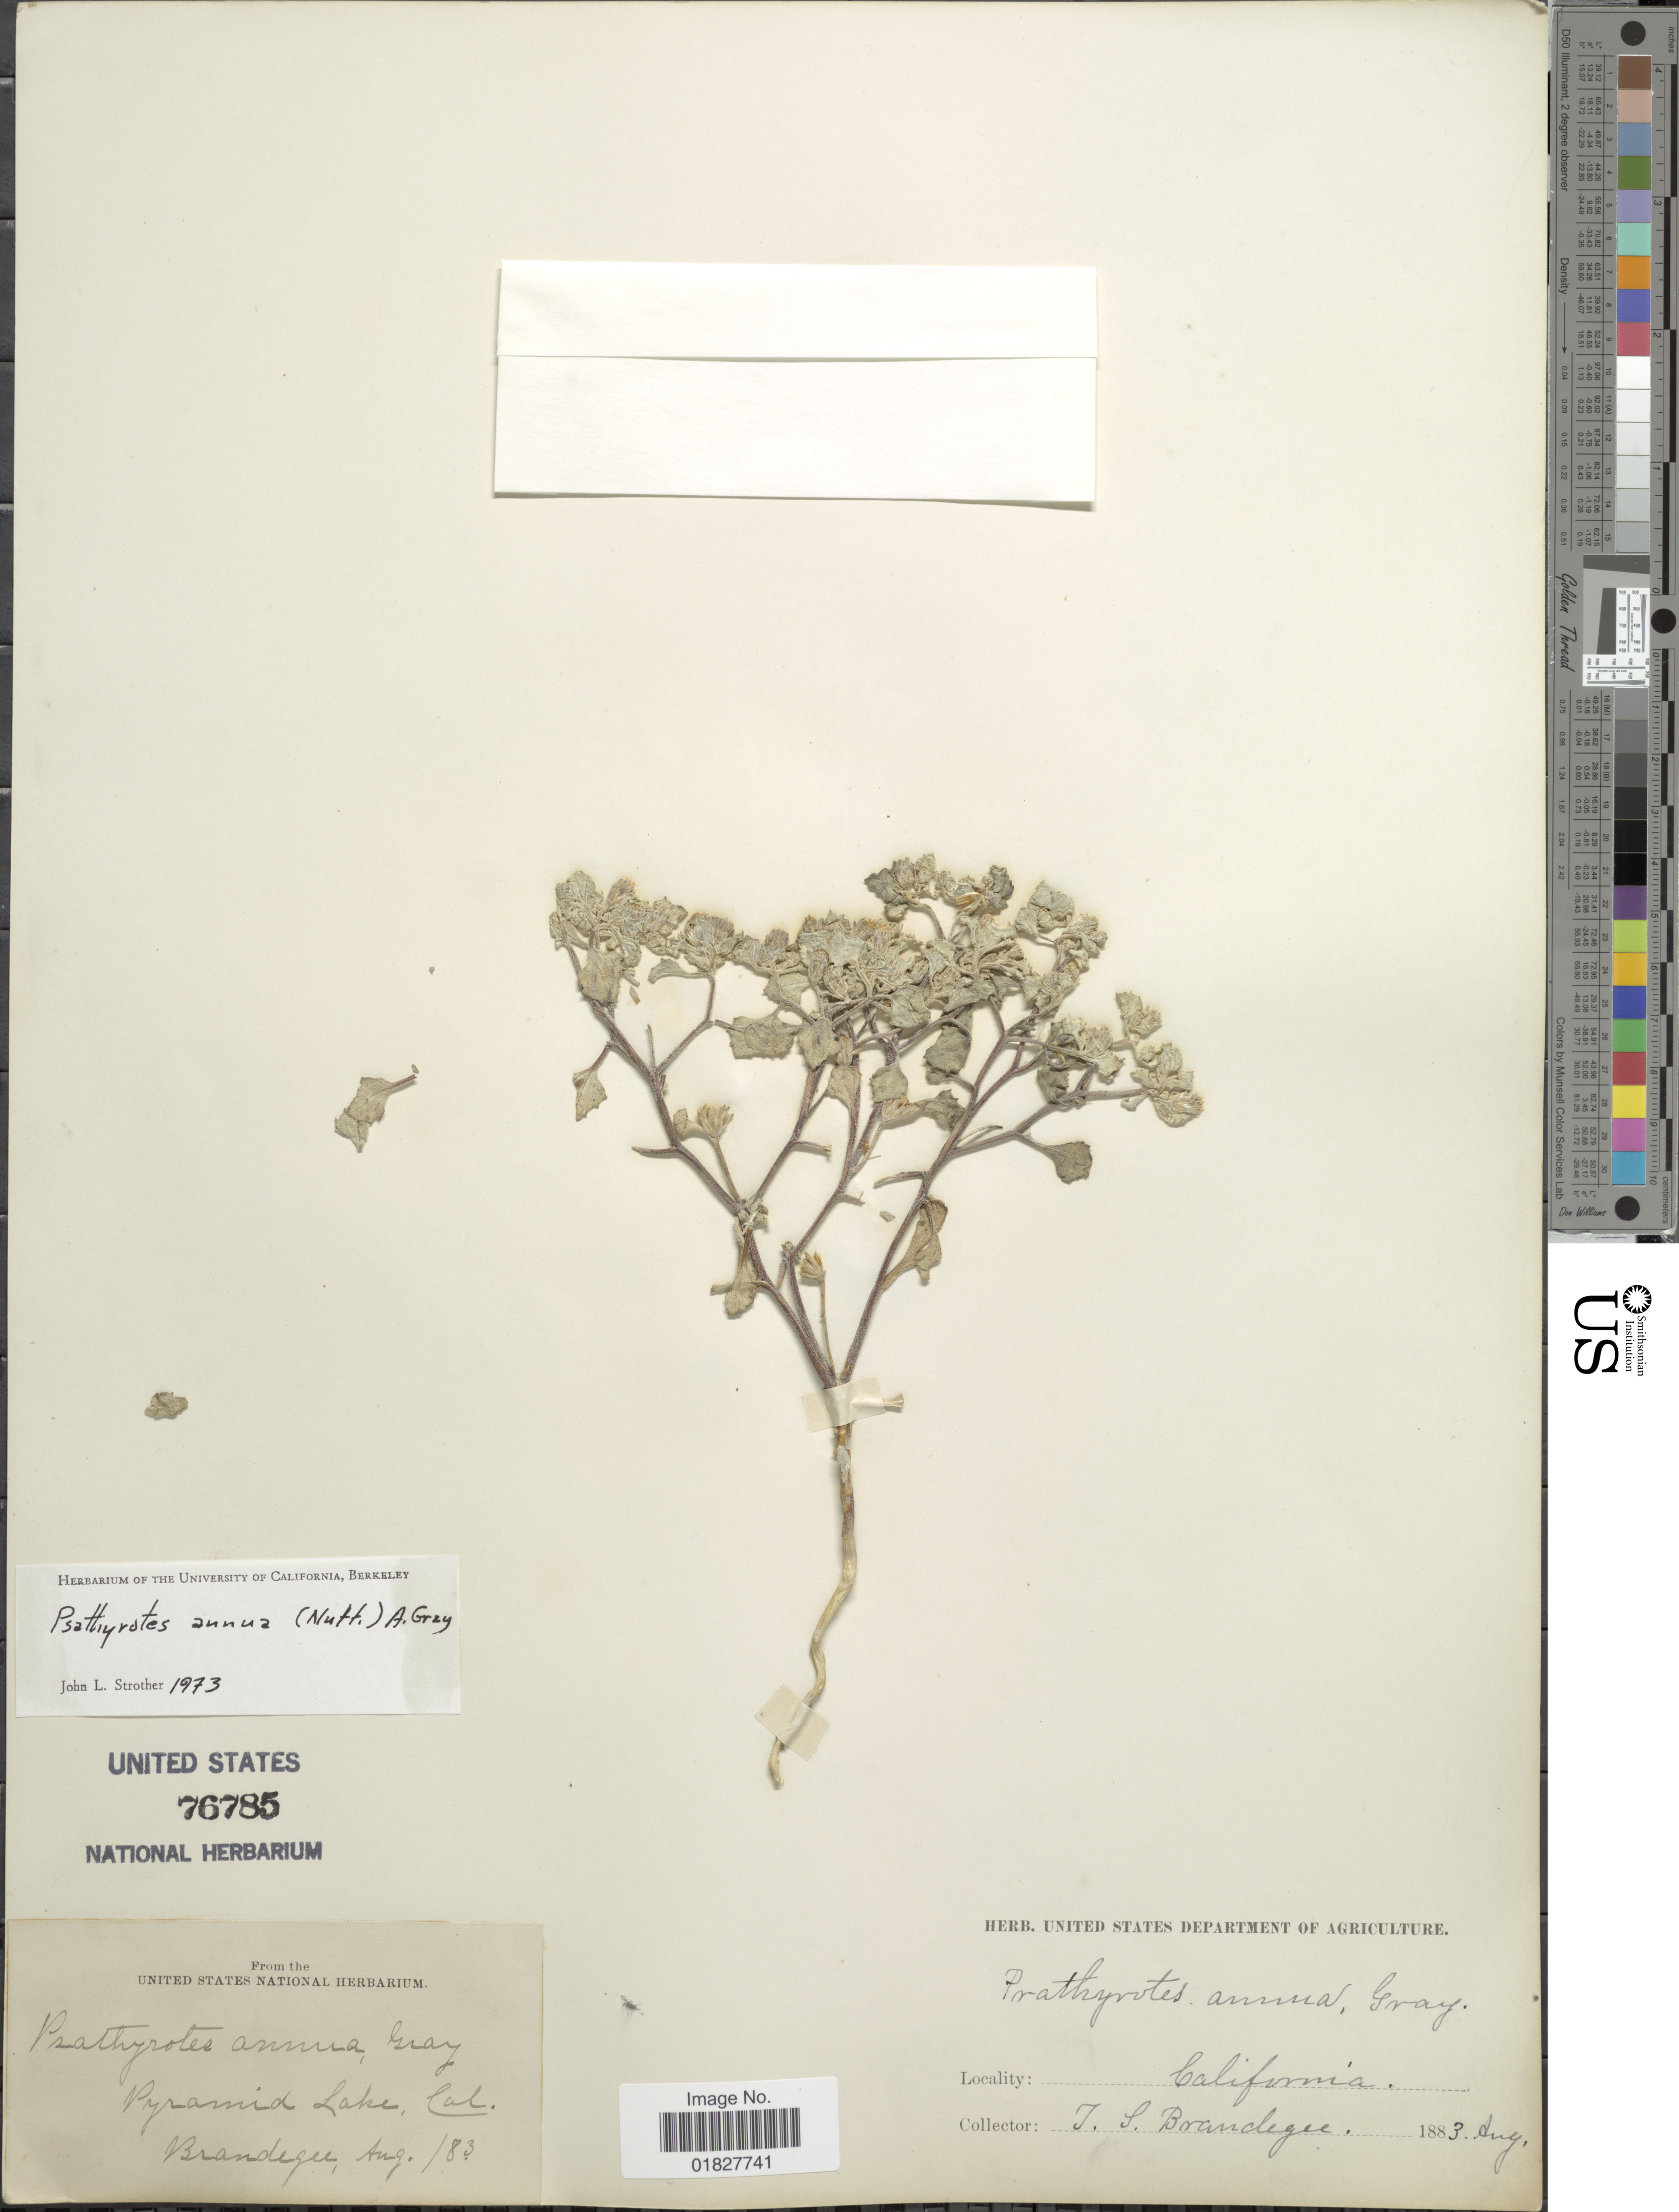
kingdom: Plantae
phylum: Tracheophyta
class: Magnoliopsida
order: Asterales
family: Asteraceae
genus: Psathyrotes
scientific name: Psathyrotes annua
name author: (Nutt.) A. Gray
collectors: T. S. Brandegee (herbarium)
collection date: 1883-08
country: United States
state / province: California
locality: Pyramid Lake, Cal.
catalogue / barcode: US 76785